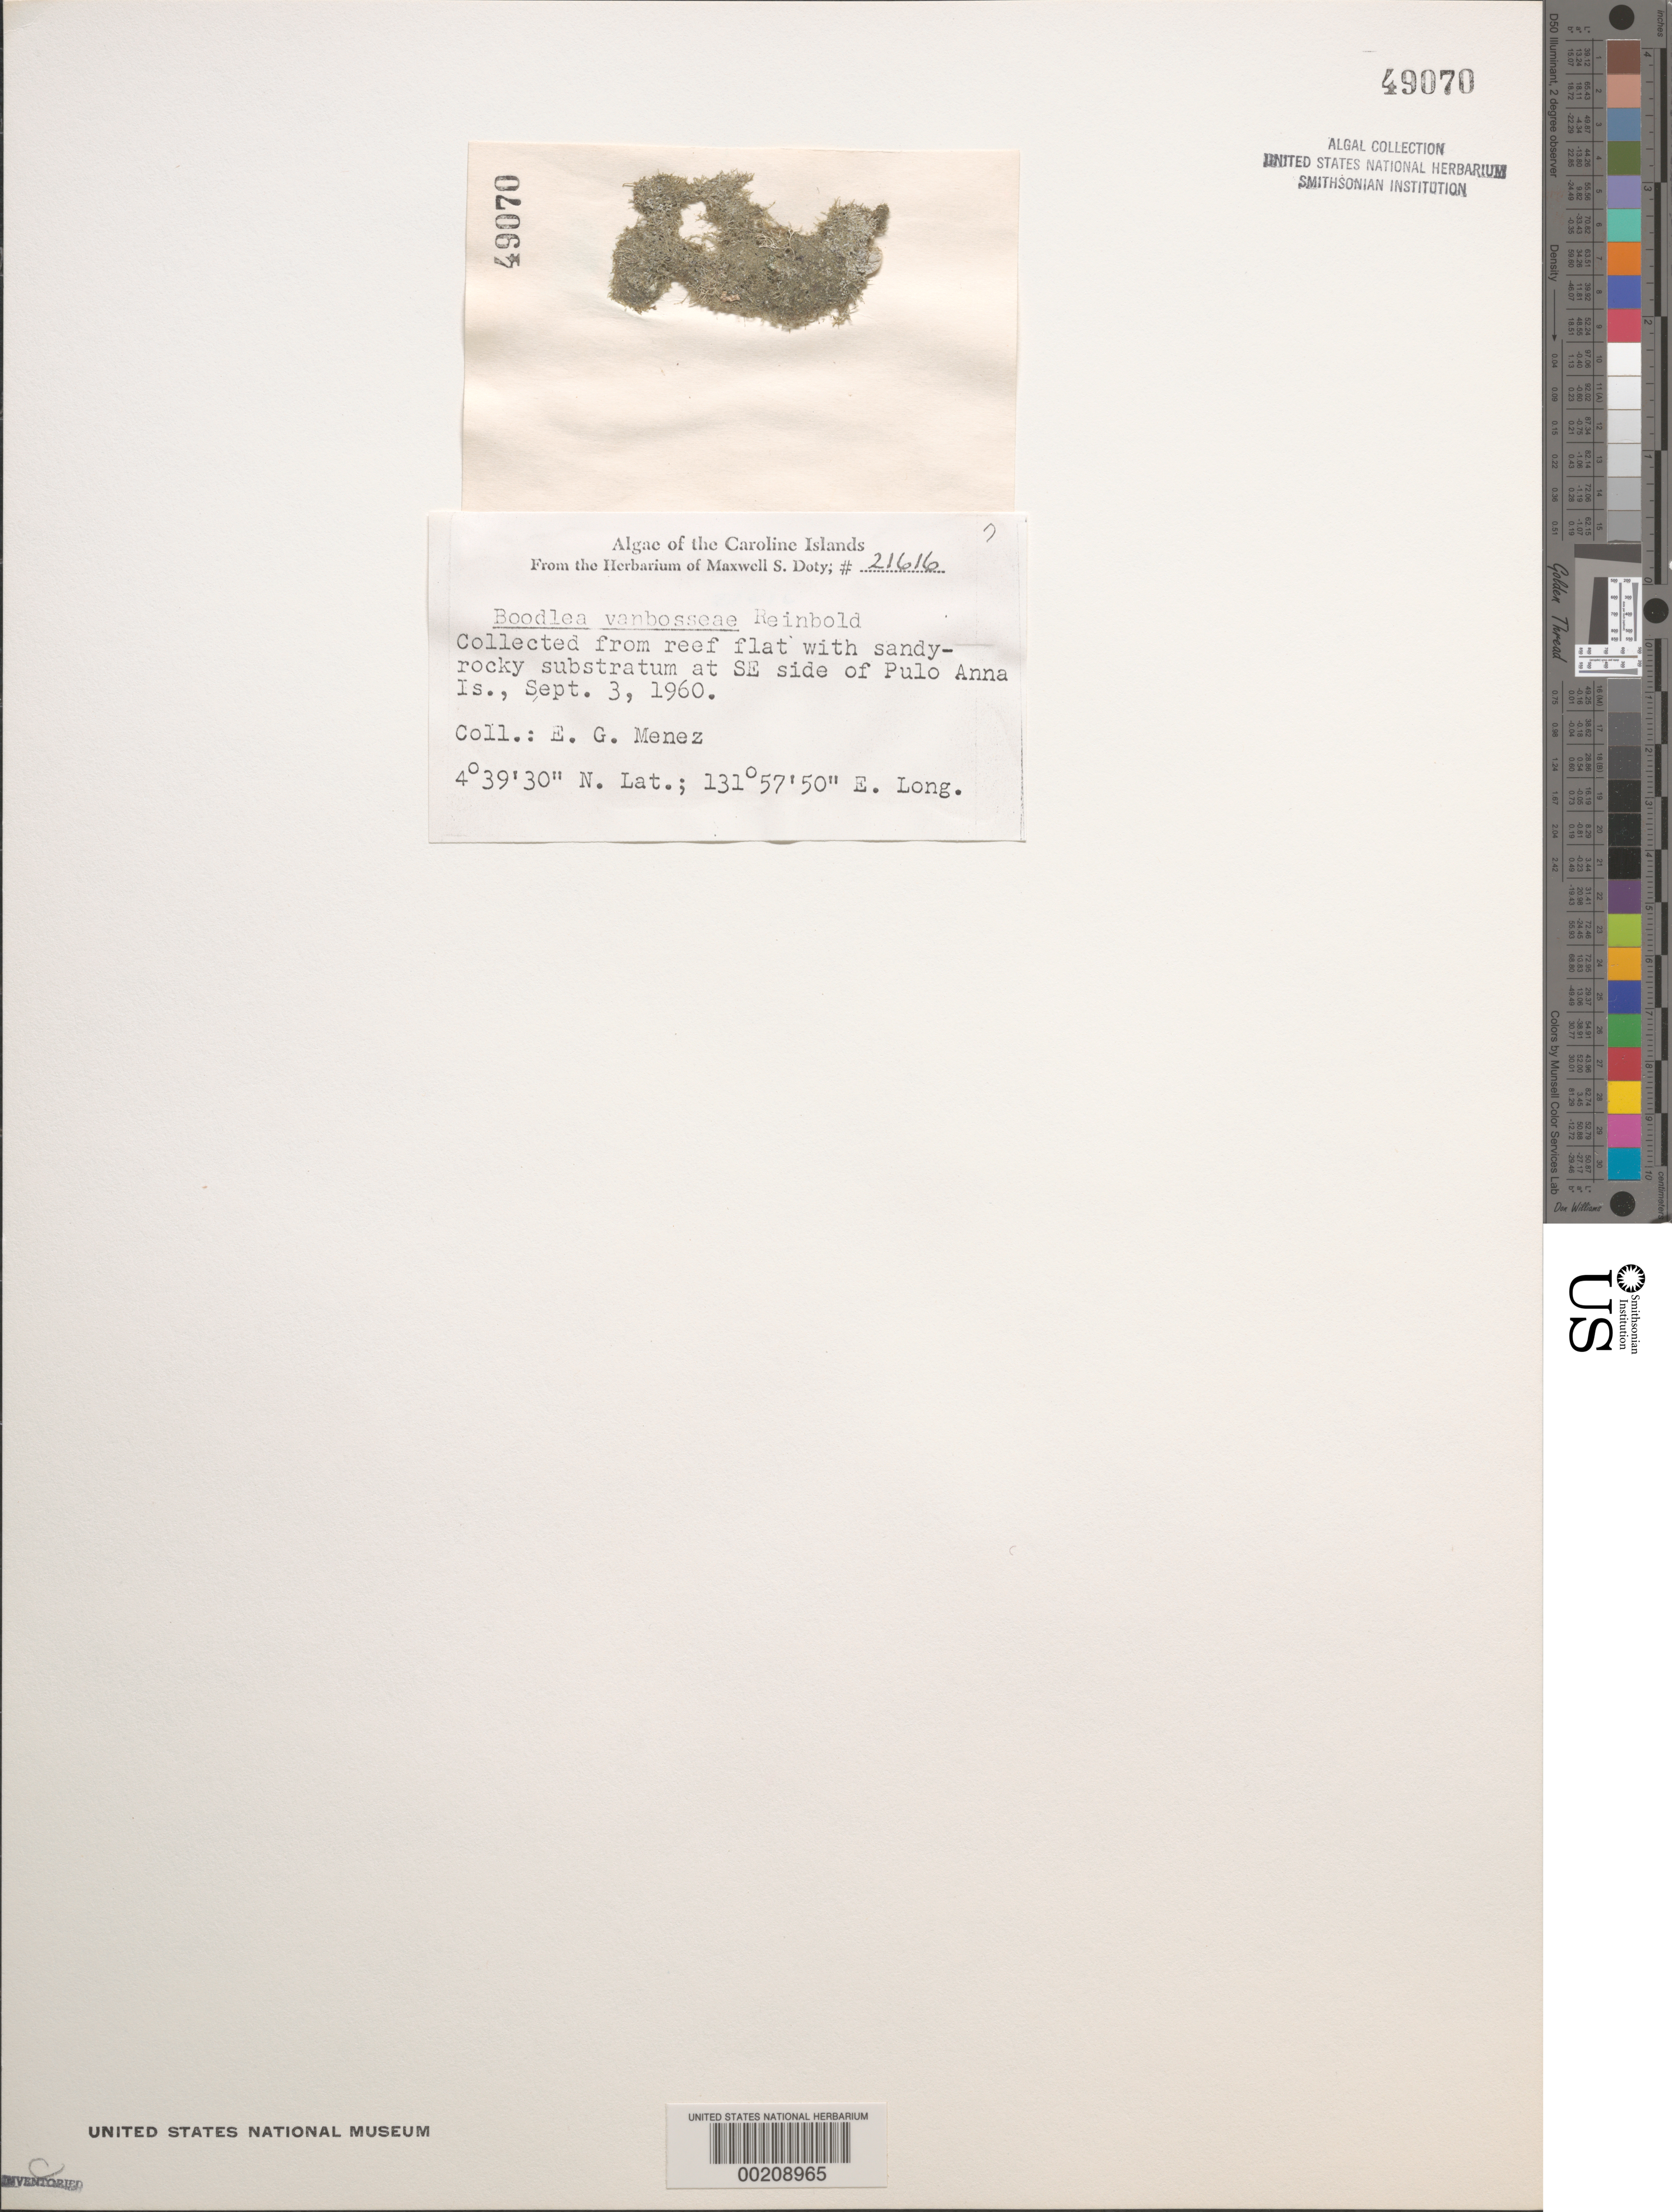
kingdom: Plantae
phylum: Chlorophyta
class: Ulvophyceae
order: Siphonocladales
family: Boodleaceae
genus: Boodlea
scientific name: Boodlea vanbosseae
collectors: Meñez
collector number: MSD 21616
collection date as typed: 03 Sep 1960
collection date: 1960-09-03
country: Palau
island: Pulo Anna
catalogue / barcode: US 49070